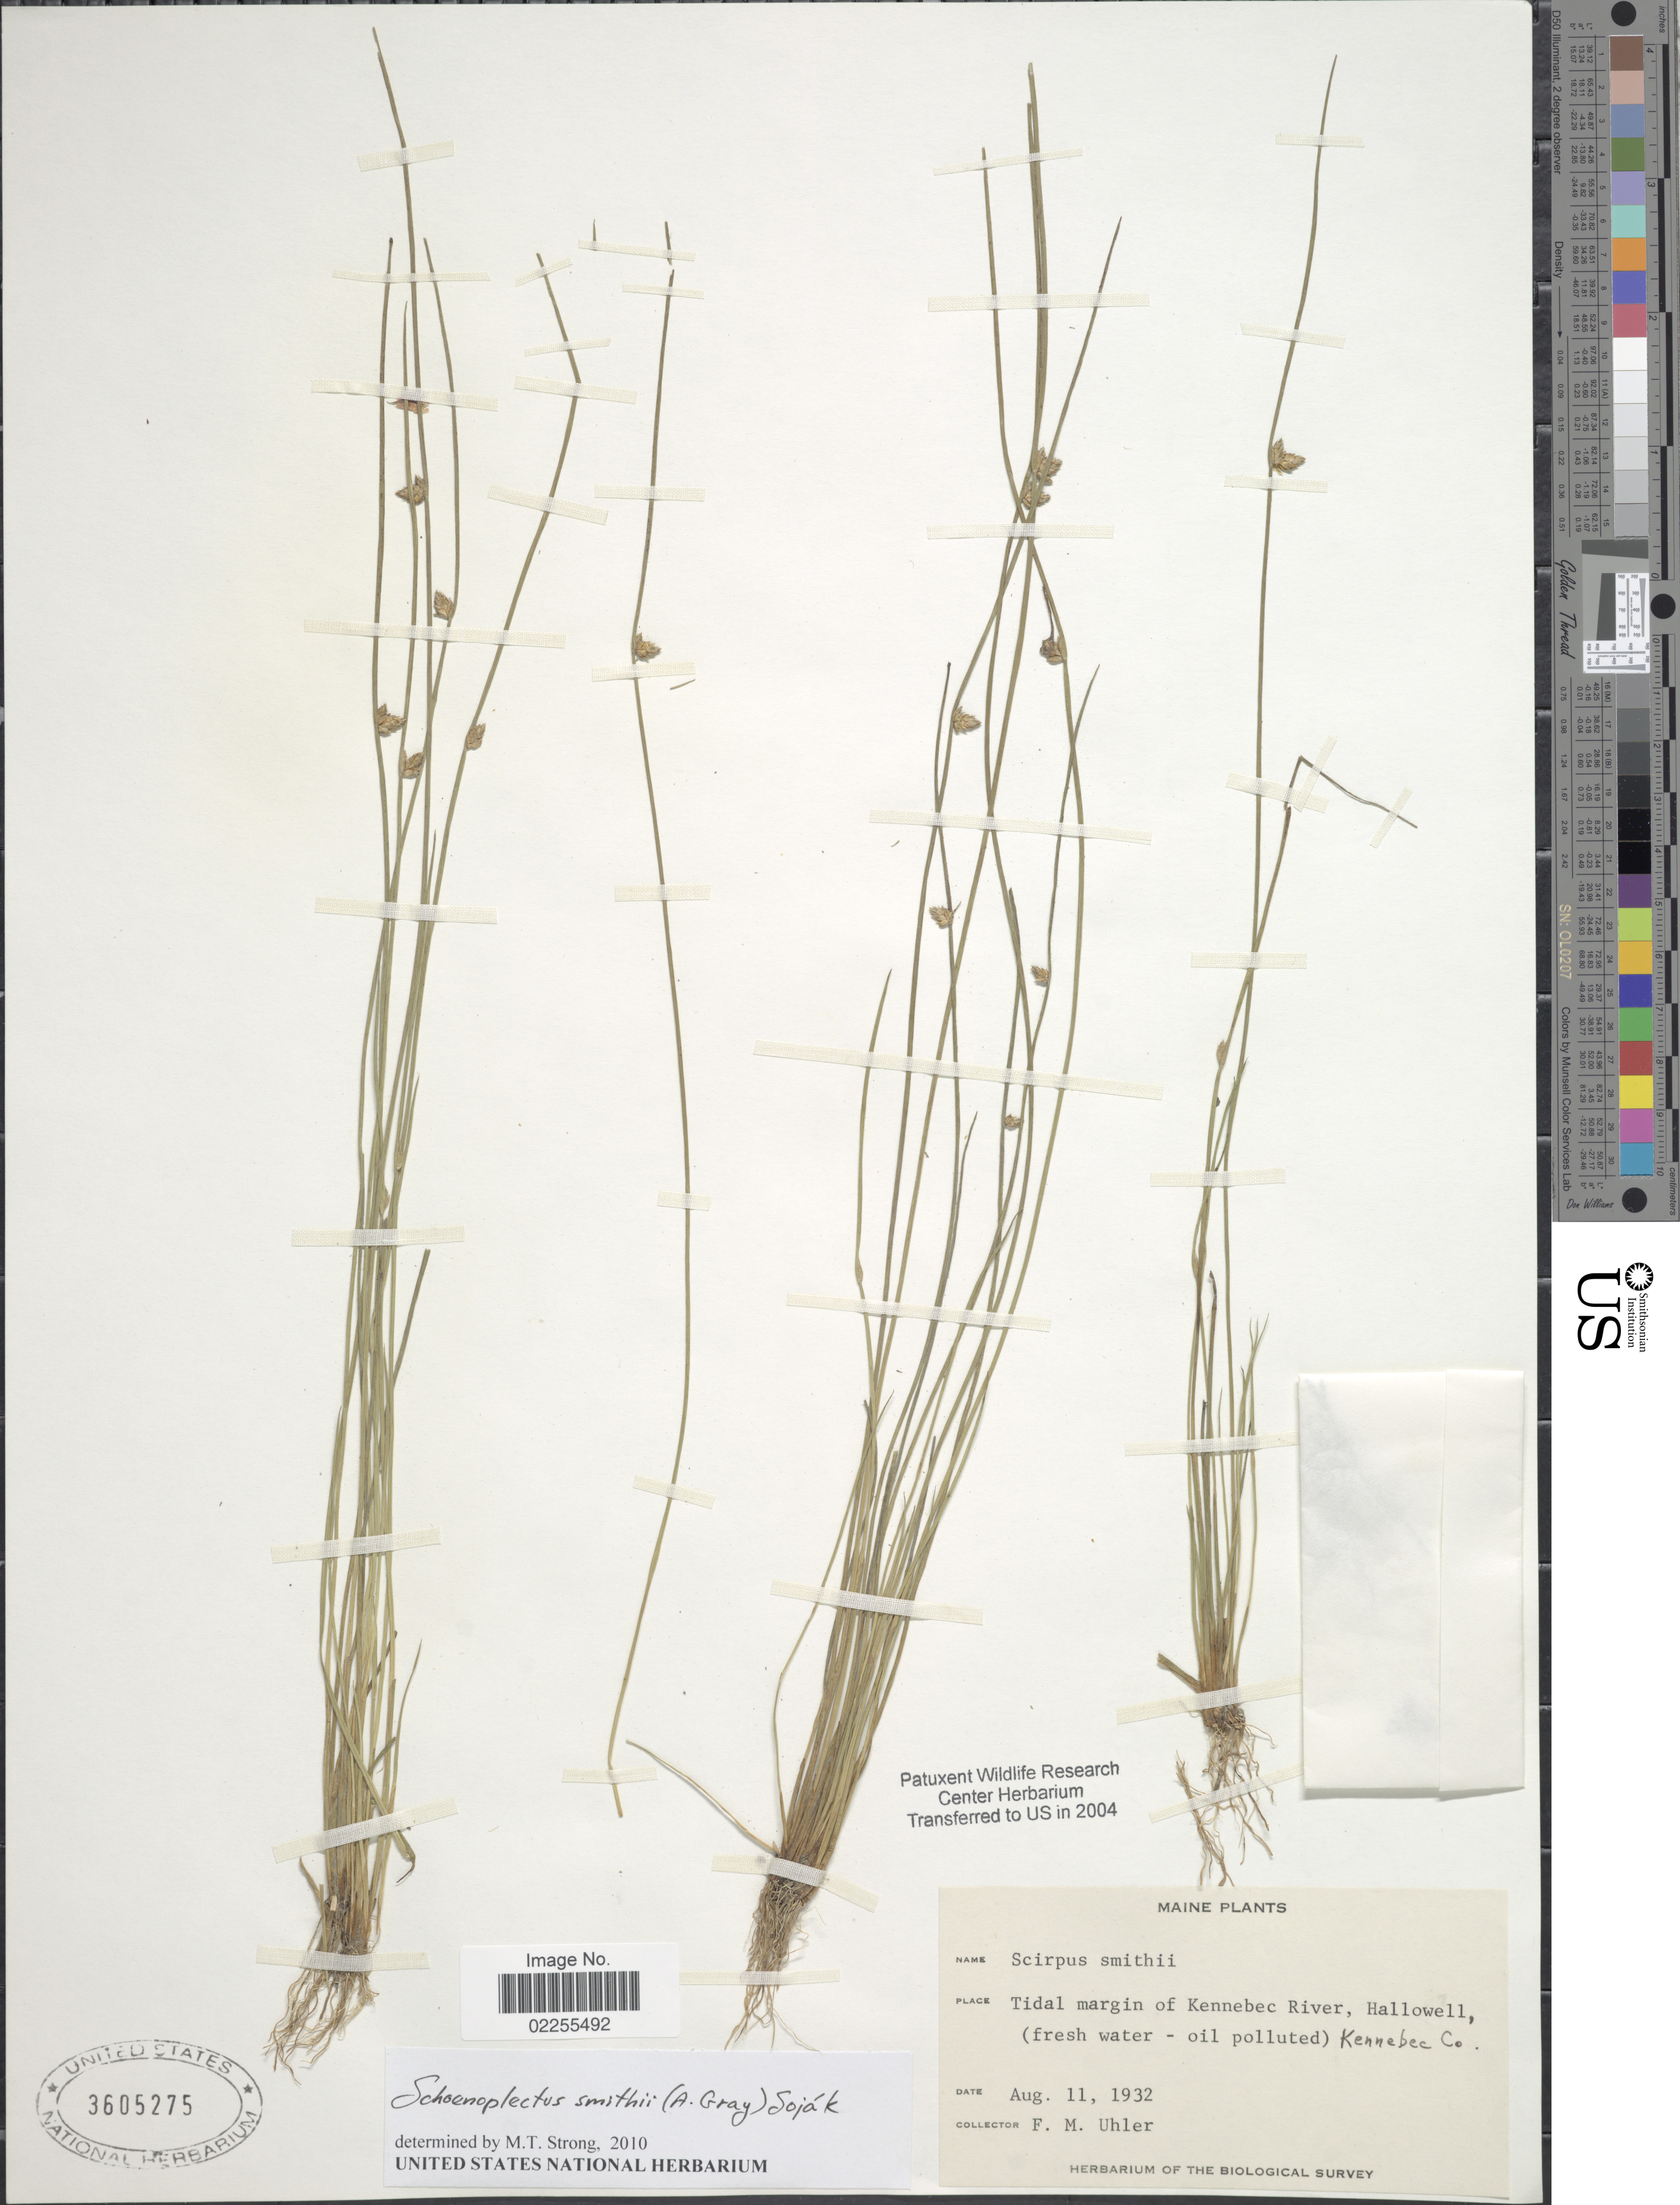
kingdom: Plantae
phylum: Tracheophyta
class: Liliopsida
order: Poales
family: Cyperaceae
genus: Schoenoplectus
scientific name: Schoenoplectus smithii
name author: (A. Gray) Soják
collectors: F. M. Uhler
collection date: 1932-08-11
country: United States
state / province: Maine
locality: Tidal margin of Kennebec River, Hallowell (fresh water-oil polluted) Kennebec Co.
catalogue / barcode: US 3605275